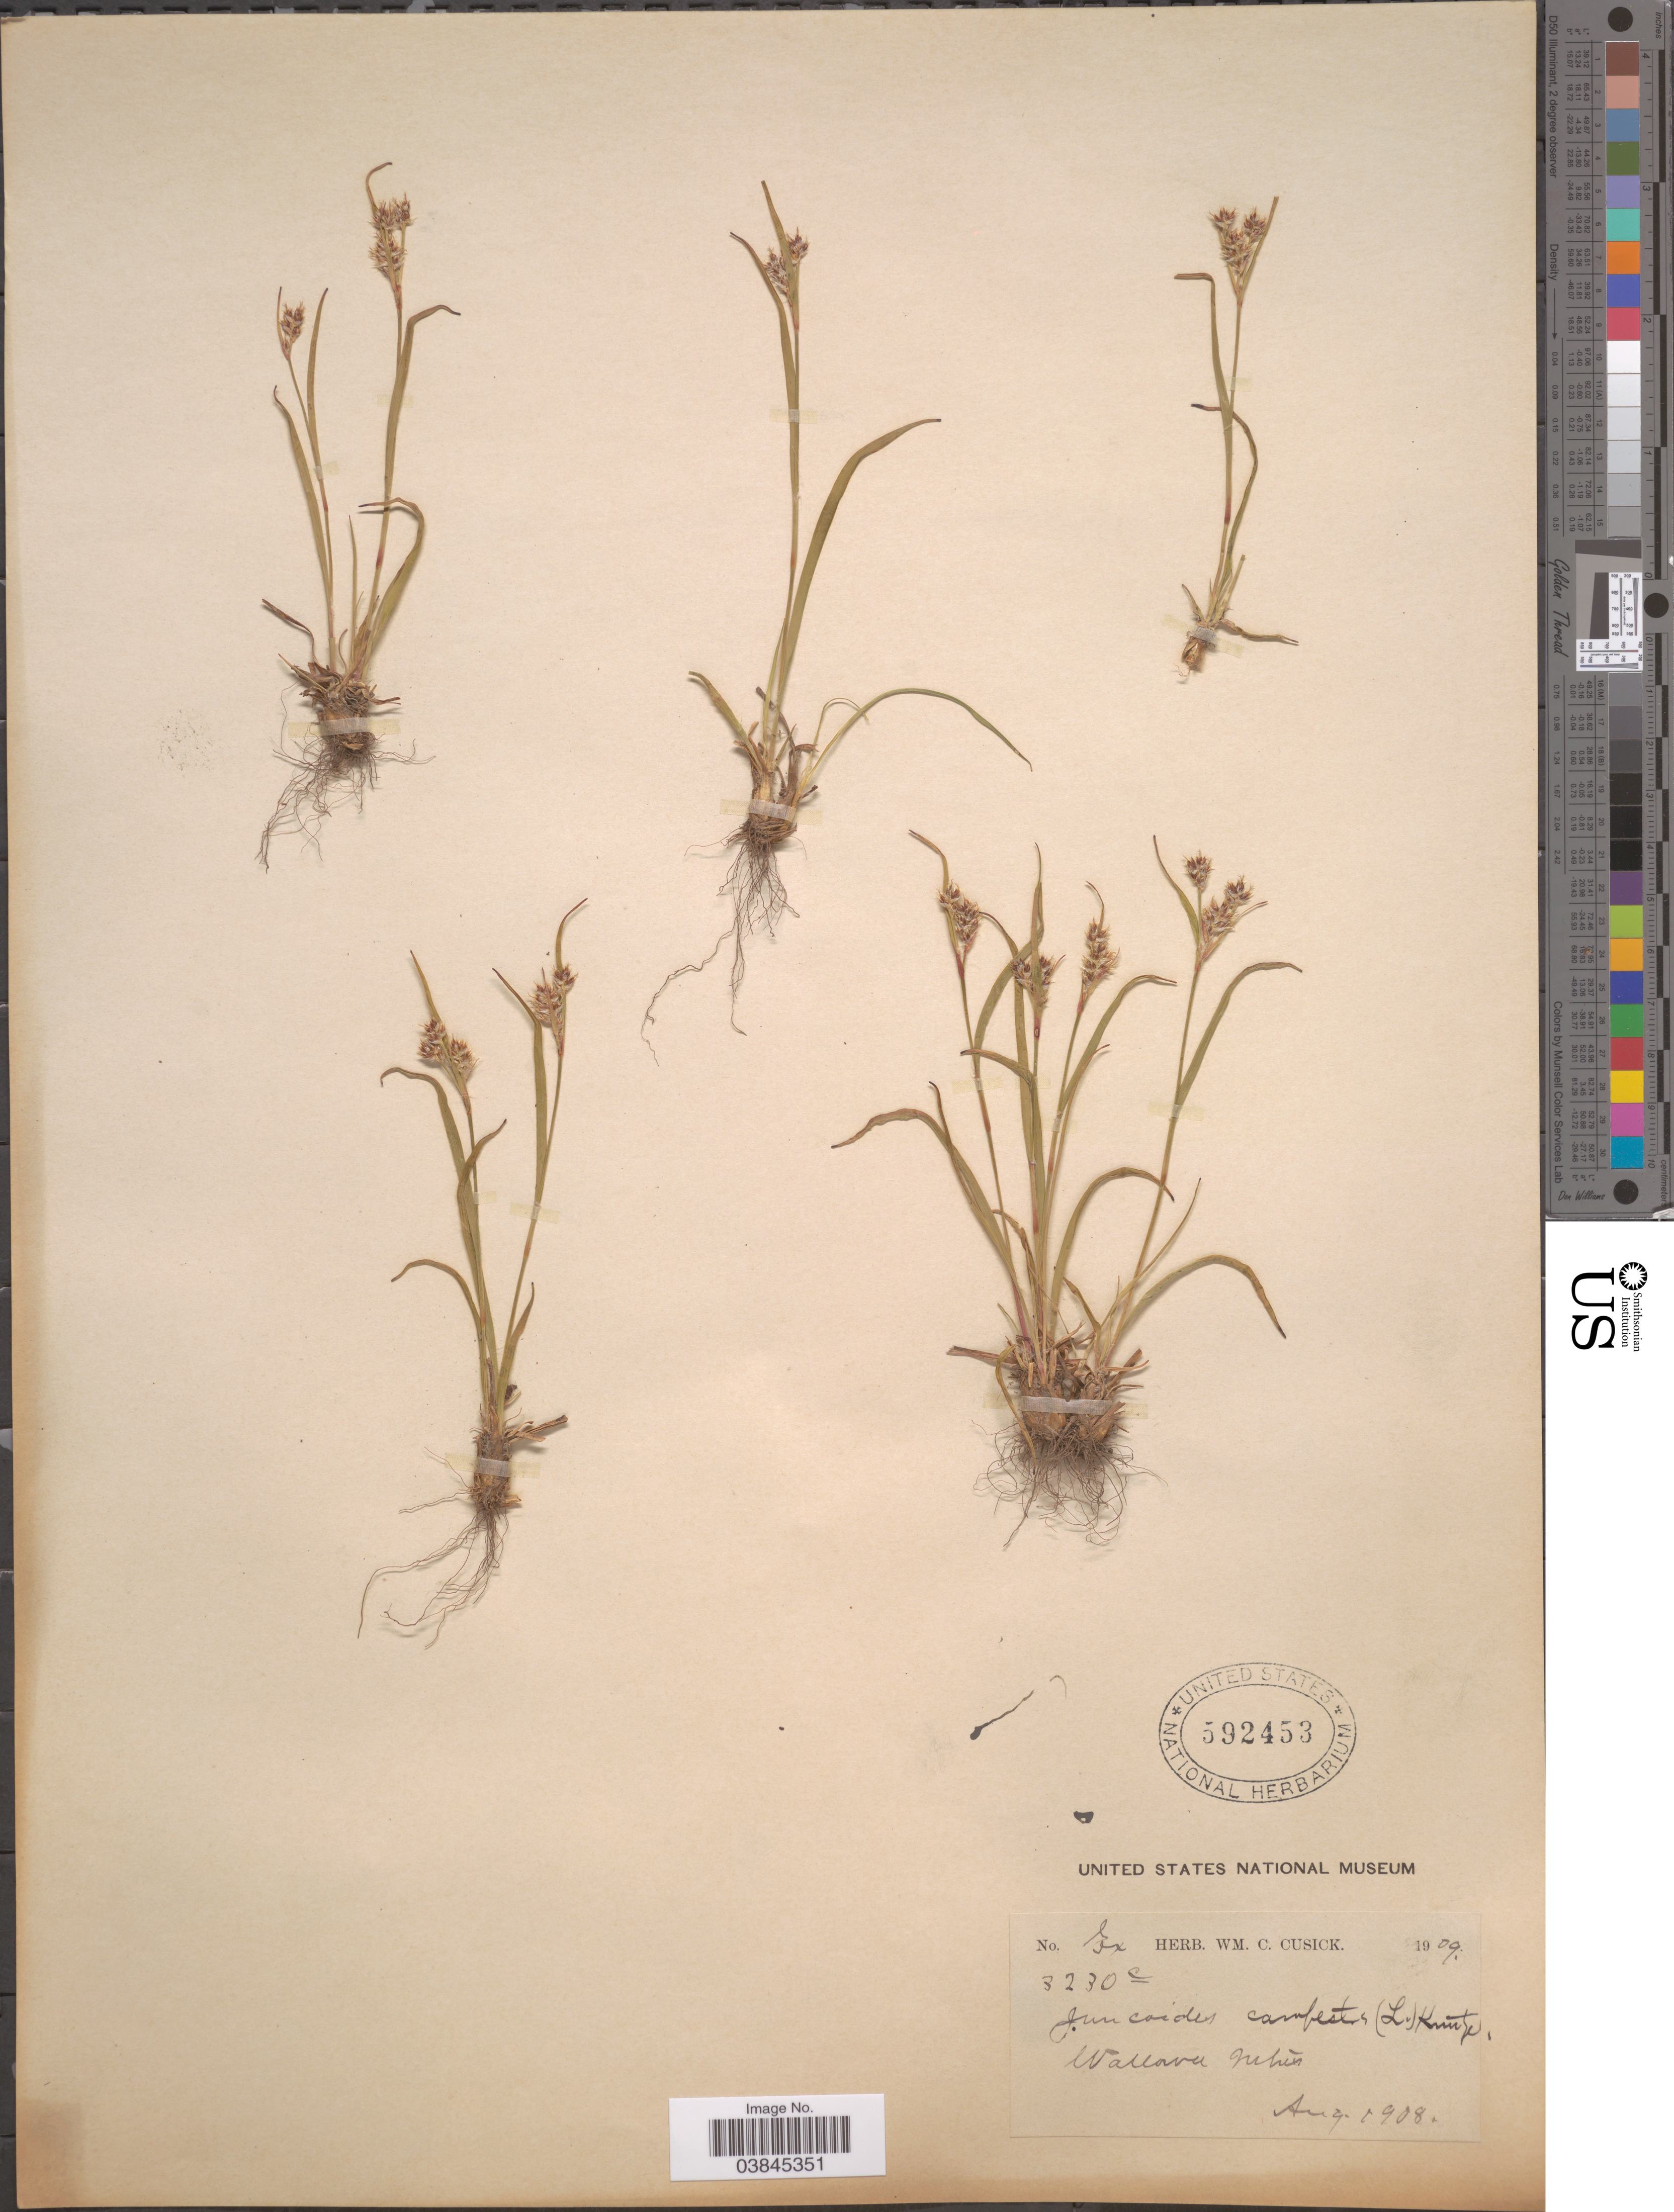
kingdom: Plantae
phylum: Tracheophyta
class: Liliopsida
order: Poales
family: Juncaceae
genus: Luzula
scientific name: Luzula campestris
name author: (L.) DC.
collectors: ex herb. Wm. C. Cusick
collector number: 3230c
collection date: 1908-08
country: United States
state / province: Oregon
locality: Wallowa Mtn.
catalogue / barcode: US 592453